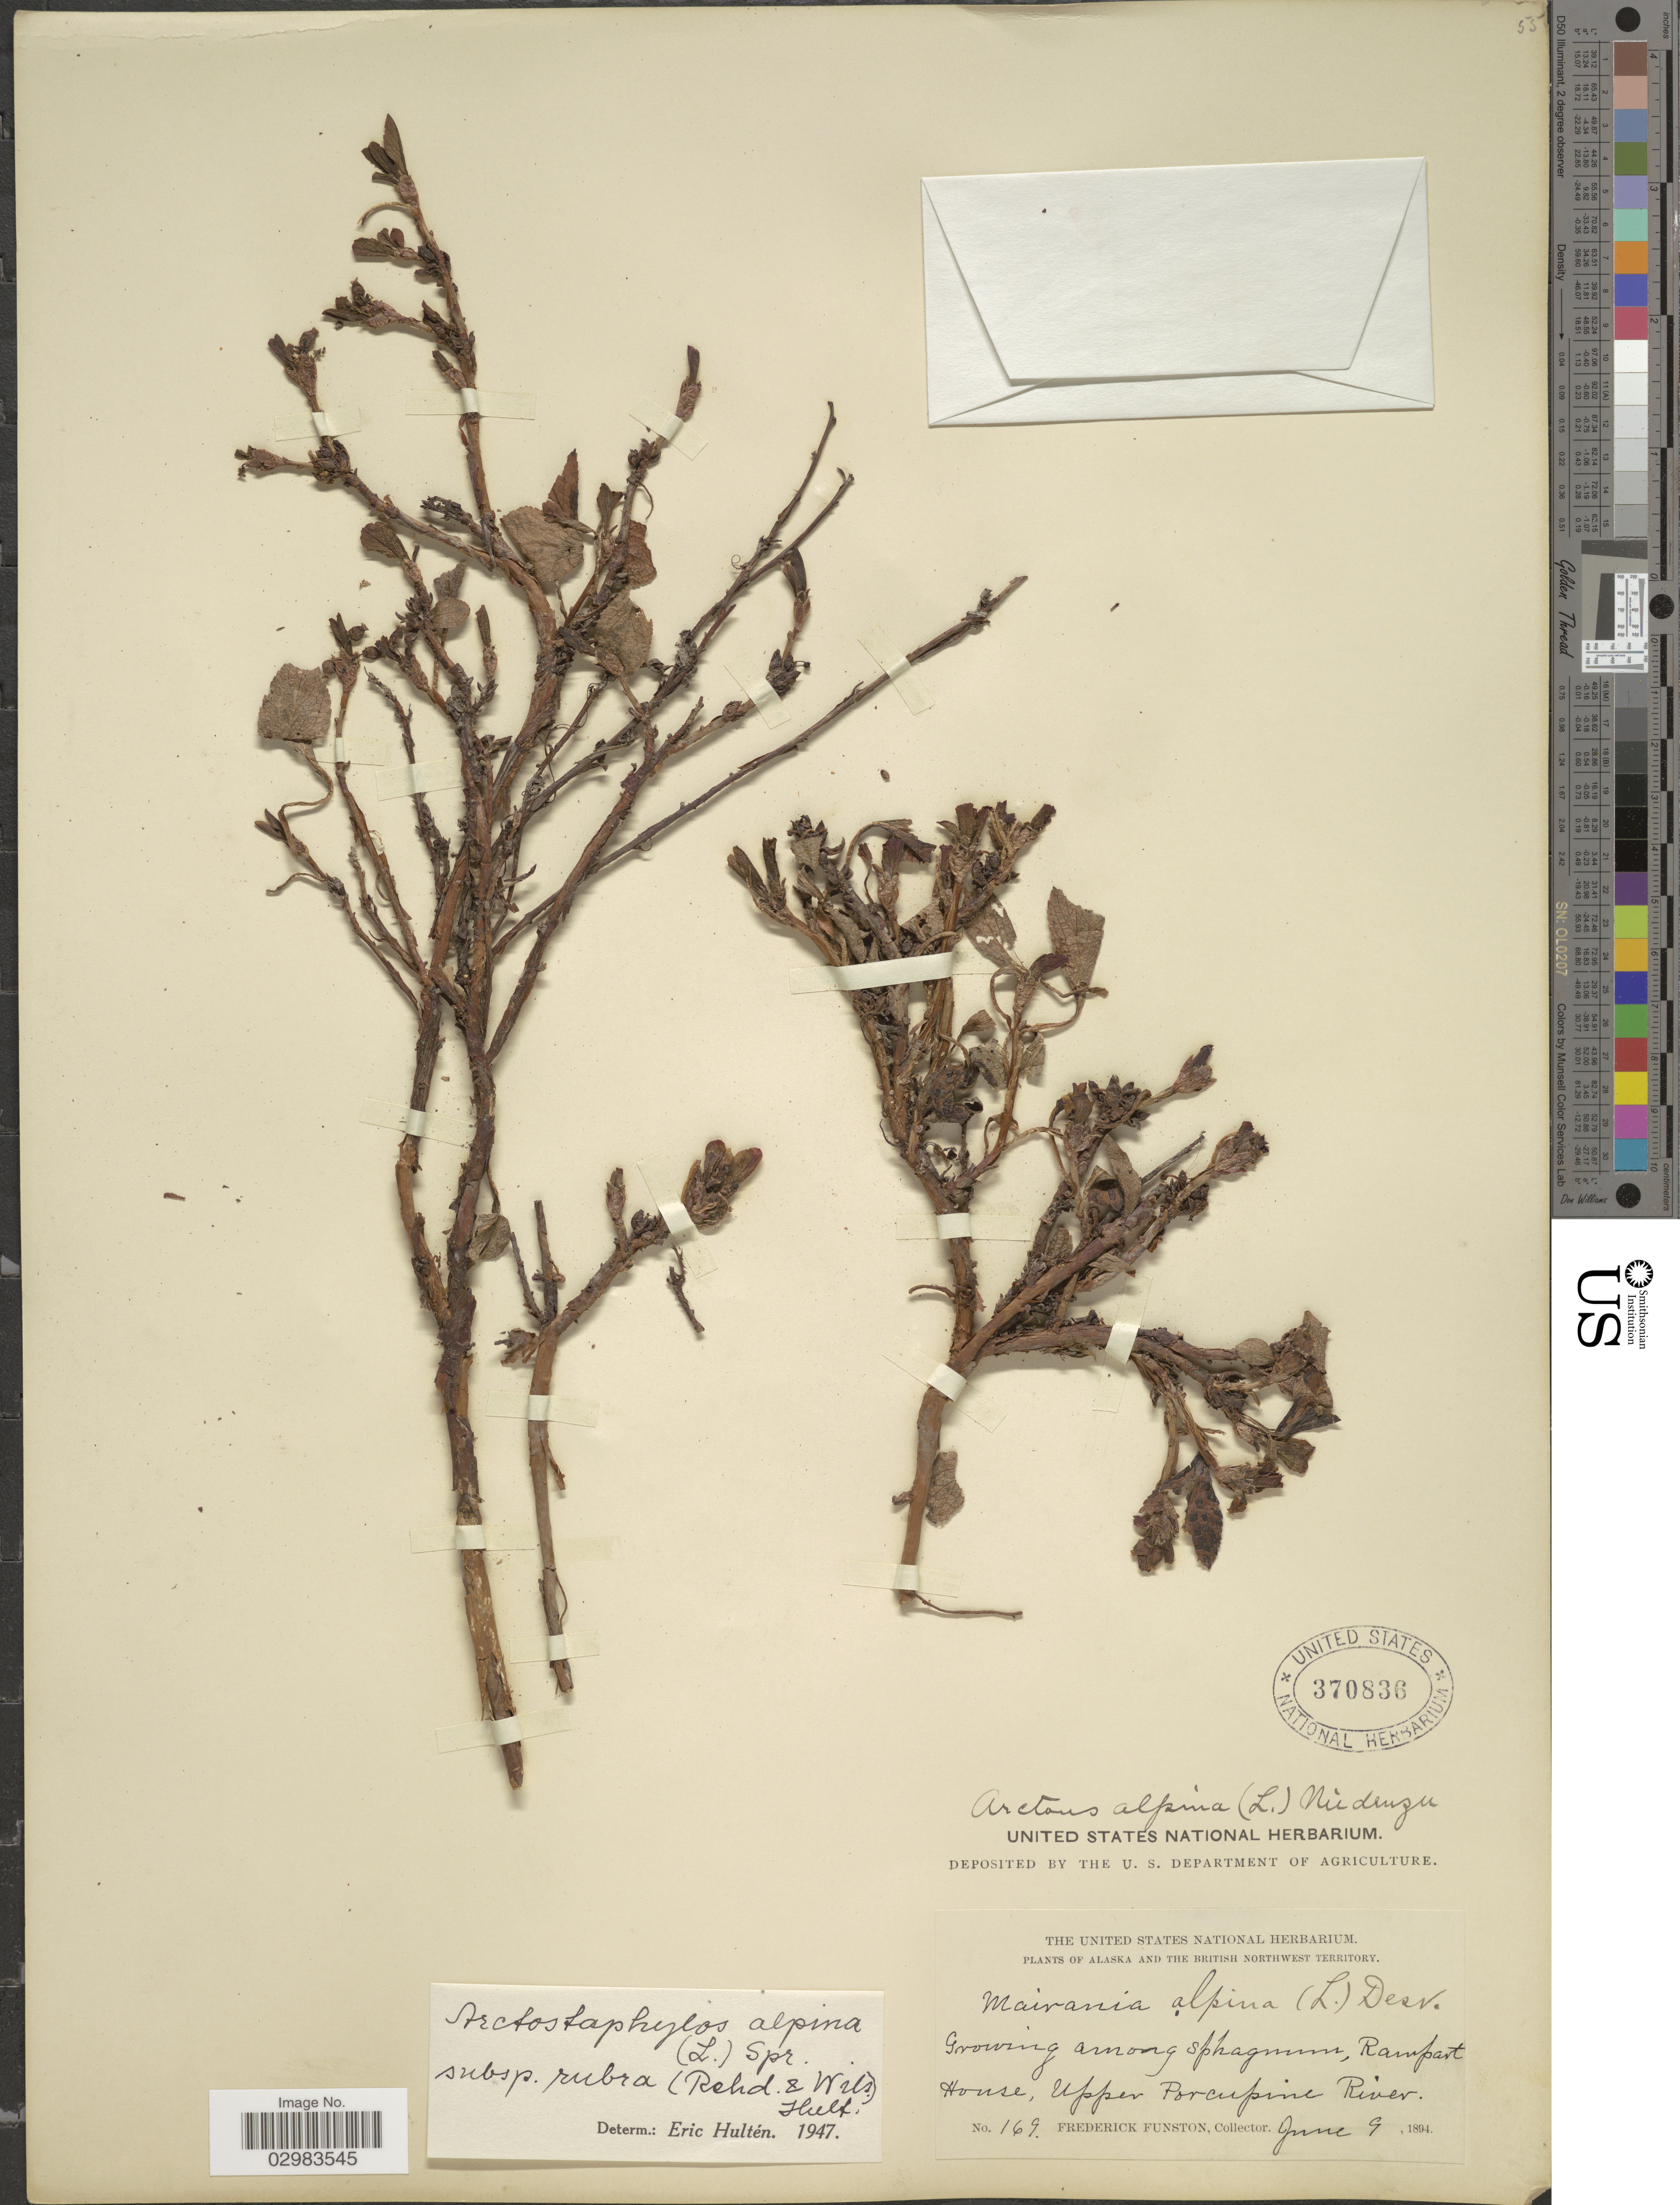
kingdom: Plantae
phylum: Tracheophyta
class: Magnoliopsida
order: Ericales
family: Ericaceae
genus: Arctostaphylos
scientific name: Arctostaphylos alpina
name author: (L.) Spreng.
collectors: F. Funston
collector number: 169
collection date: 1894-06-09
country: Canada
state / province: Yukon Territory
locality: The British Northwest Territory, Rampart House, Upper Porcupine River.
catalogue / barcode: US 370836